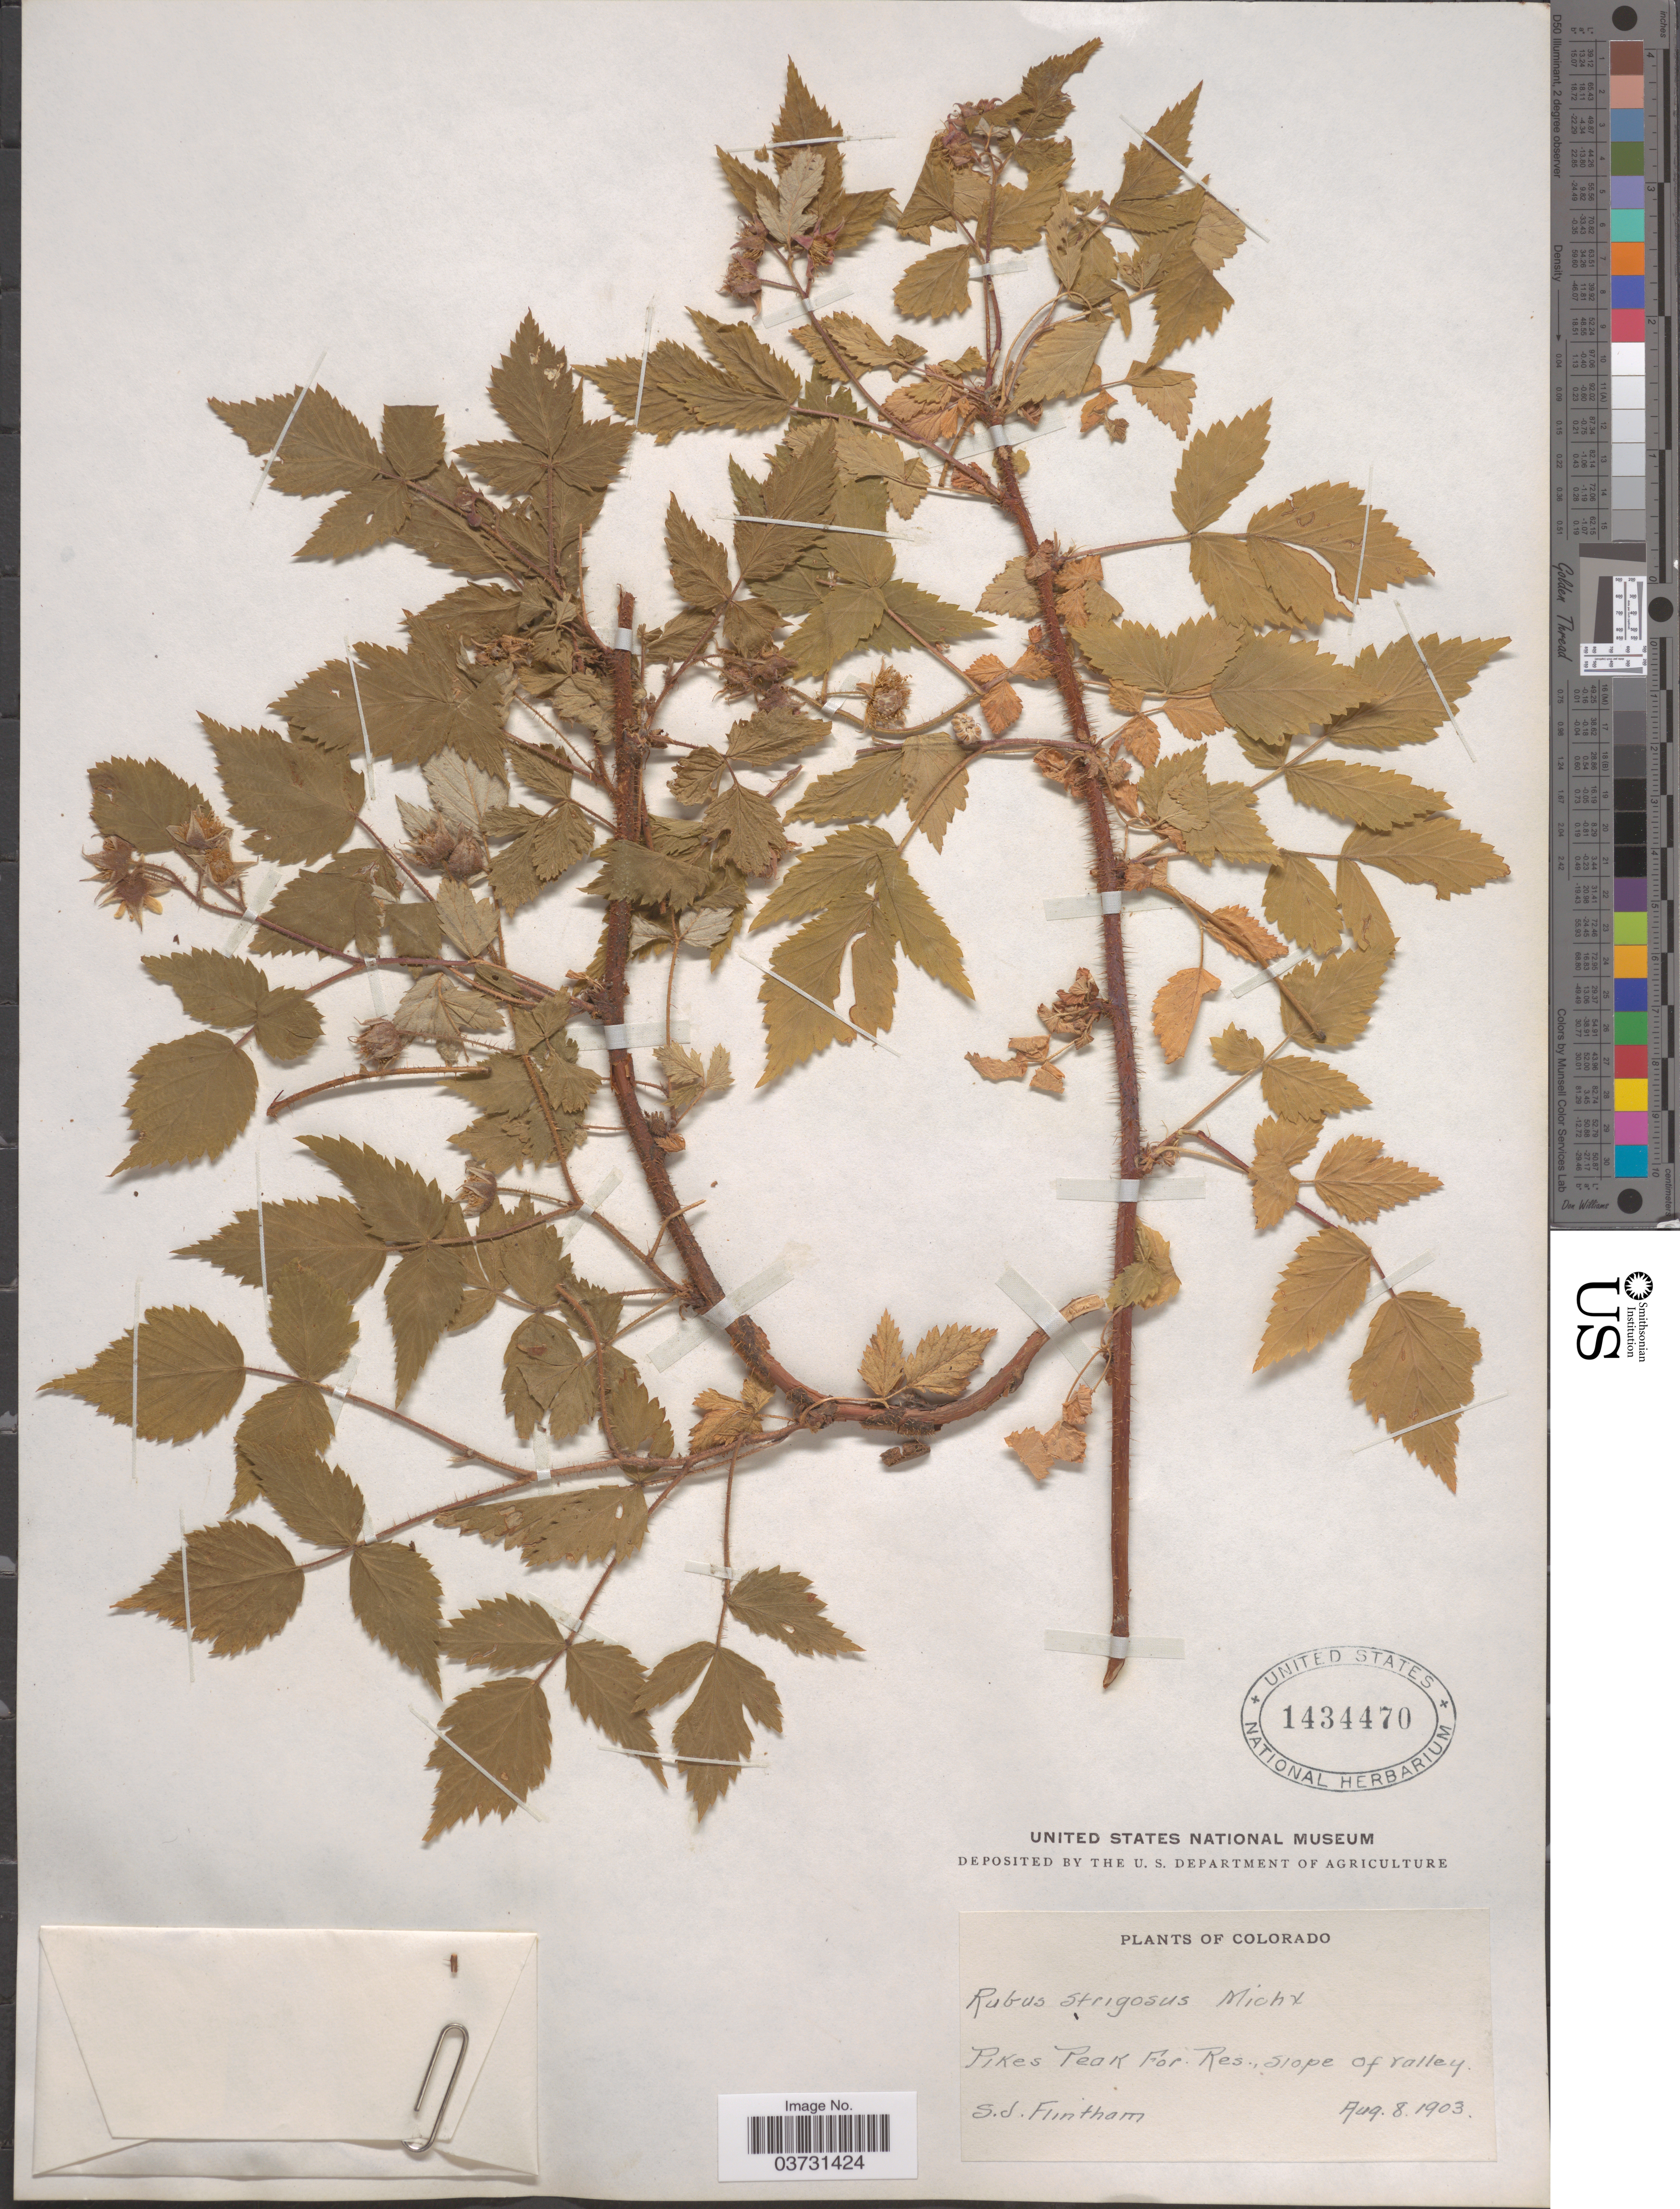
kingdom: Plantae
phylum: Tracheophyta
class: Magnoliopsida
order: Rosales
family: Rosaceae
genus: Rubus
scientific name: Rubus strigosus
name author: Michx.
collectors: S. Flintham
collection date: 1903-08-08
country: United States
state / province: Colorado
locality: Pikes Peak For. Res., Slope of valley.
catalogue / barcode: US 1434470